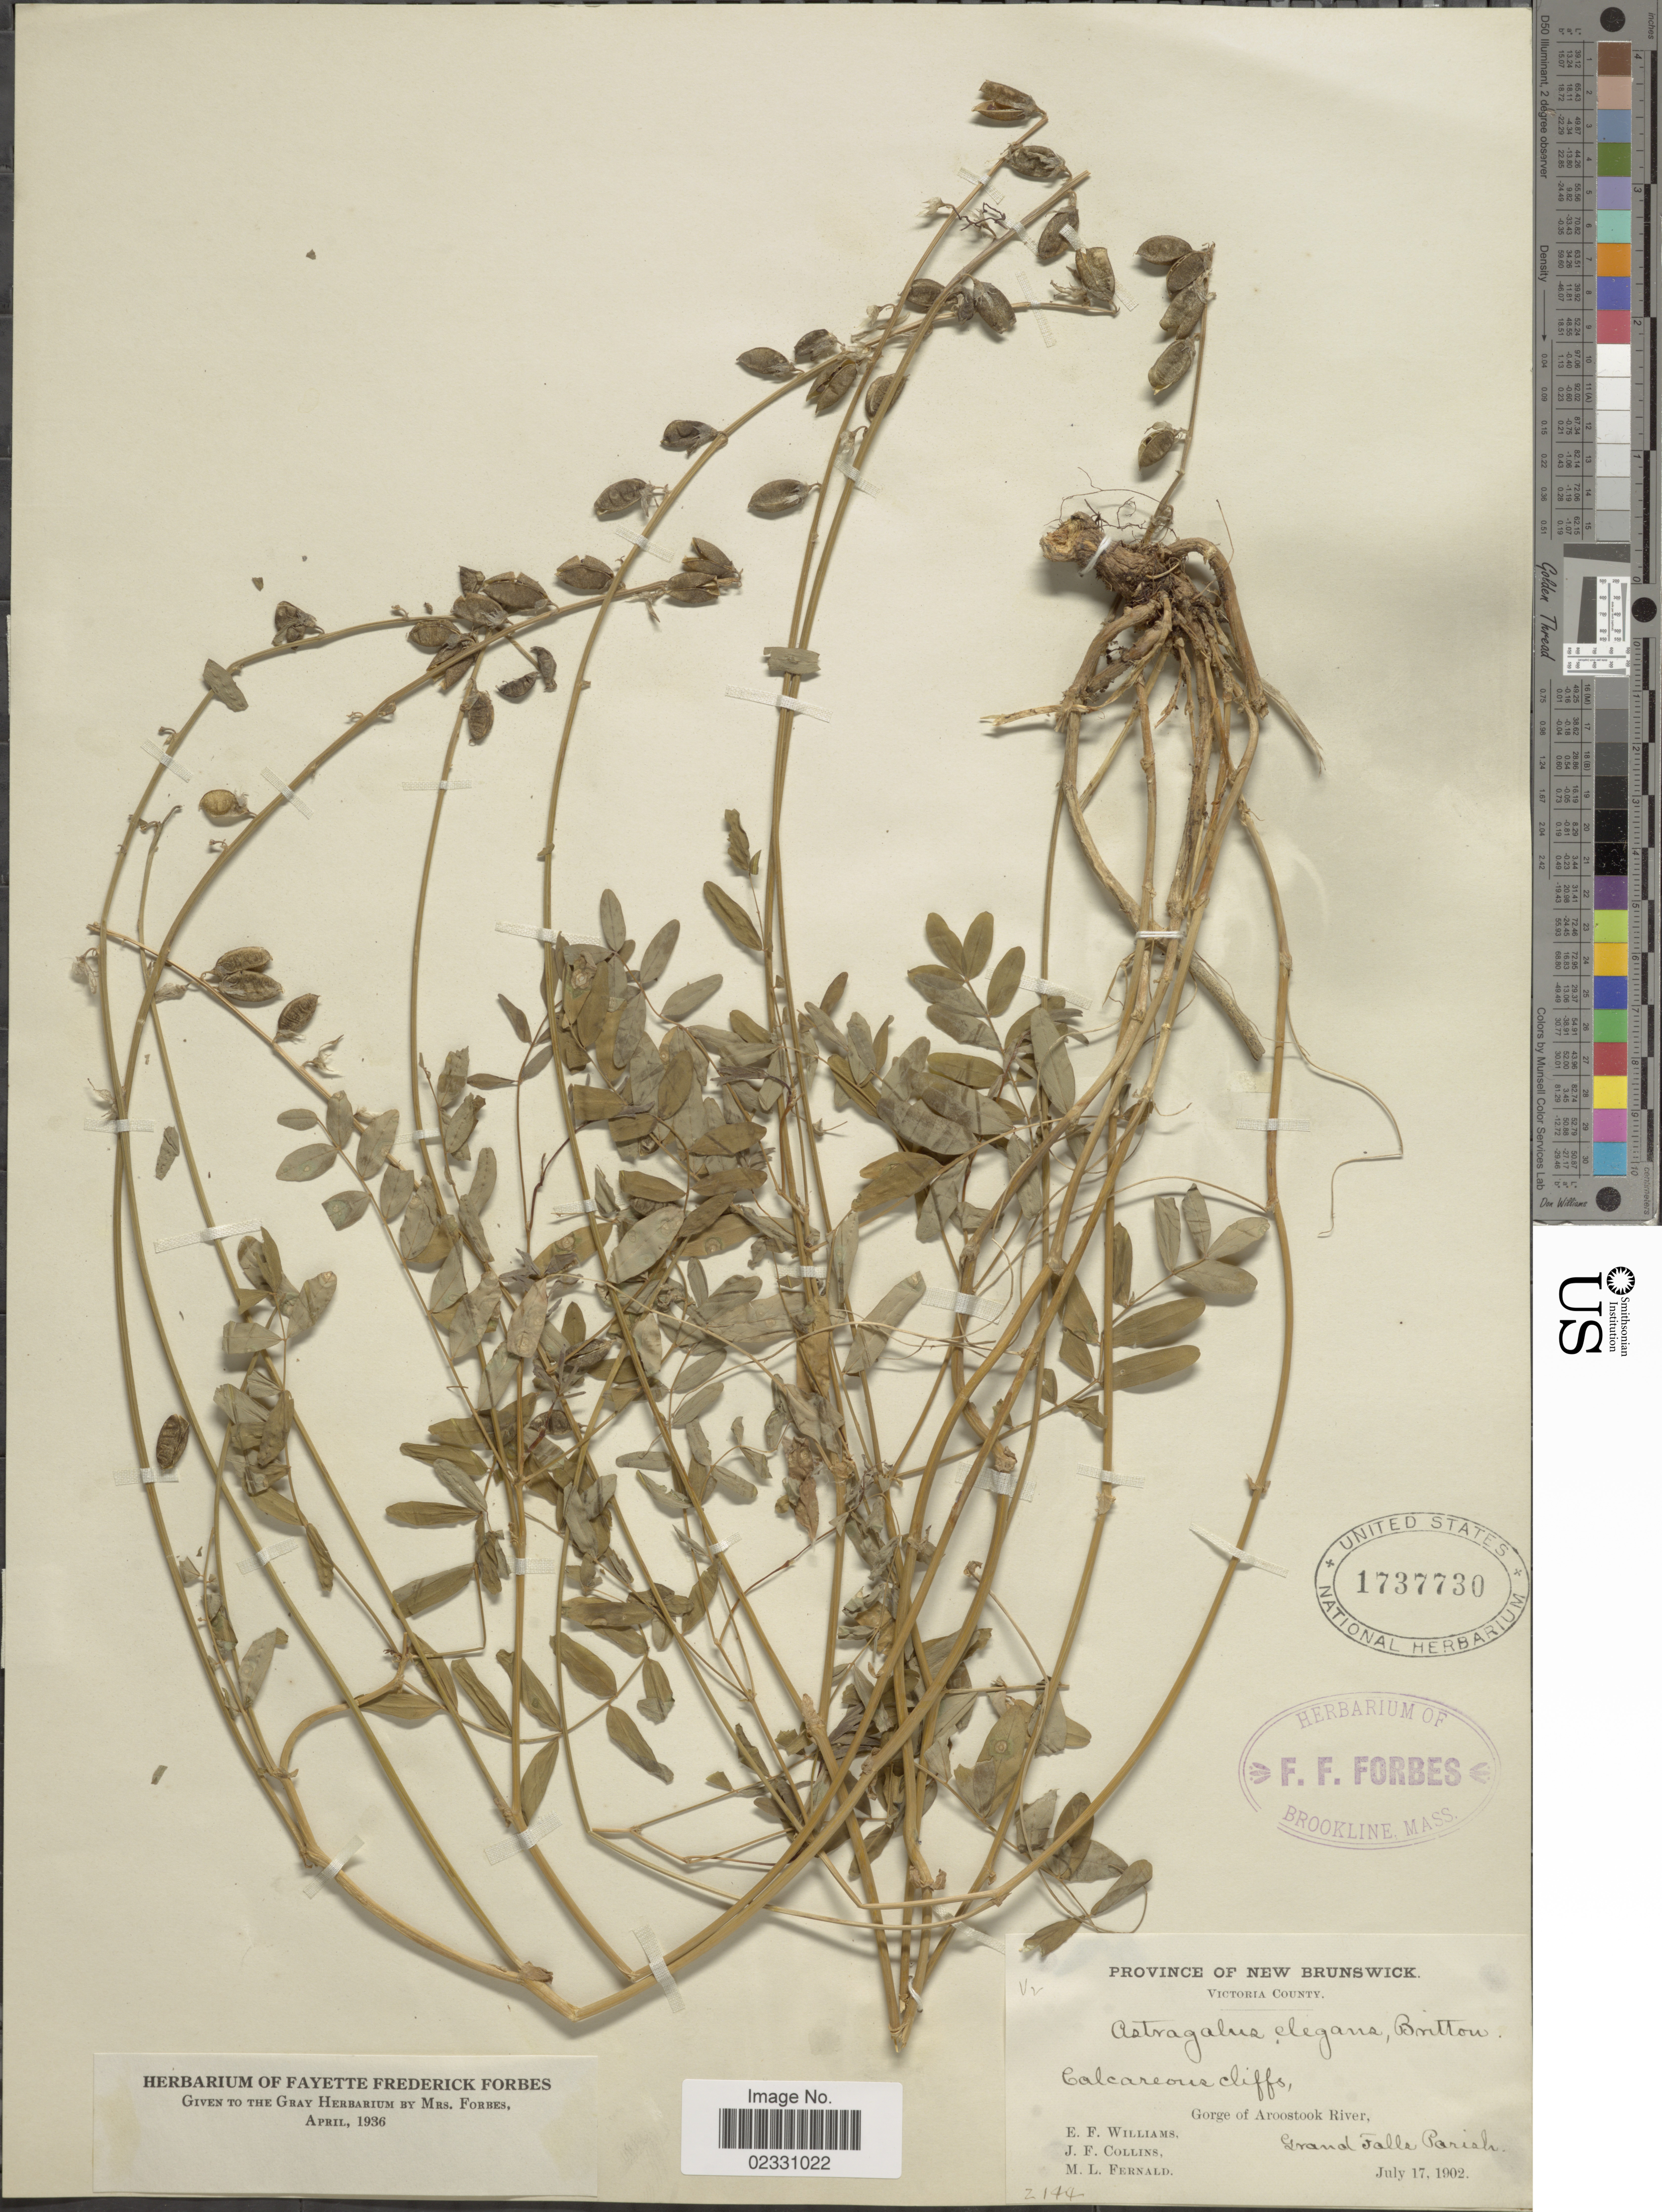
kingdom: Plantae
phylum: Tracheophyta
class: Magnoliopsida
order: Fabales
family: Fabaceae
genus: Astragalus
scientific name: Astragalus elegans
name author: Bunge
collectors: E. Williams, J. Collins & M. L. Fernald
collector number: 2144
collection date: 1902-07-17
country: Canada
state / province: New Brunswick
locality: Victoria County, Calcareous cliffs, Gorge of Aroostook River, Grand Falls Parish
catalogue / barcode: US 1737730